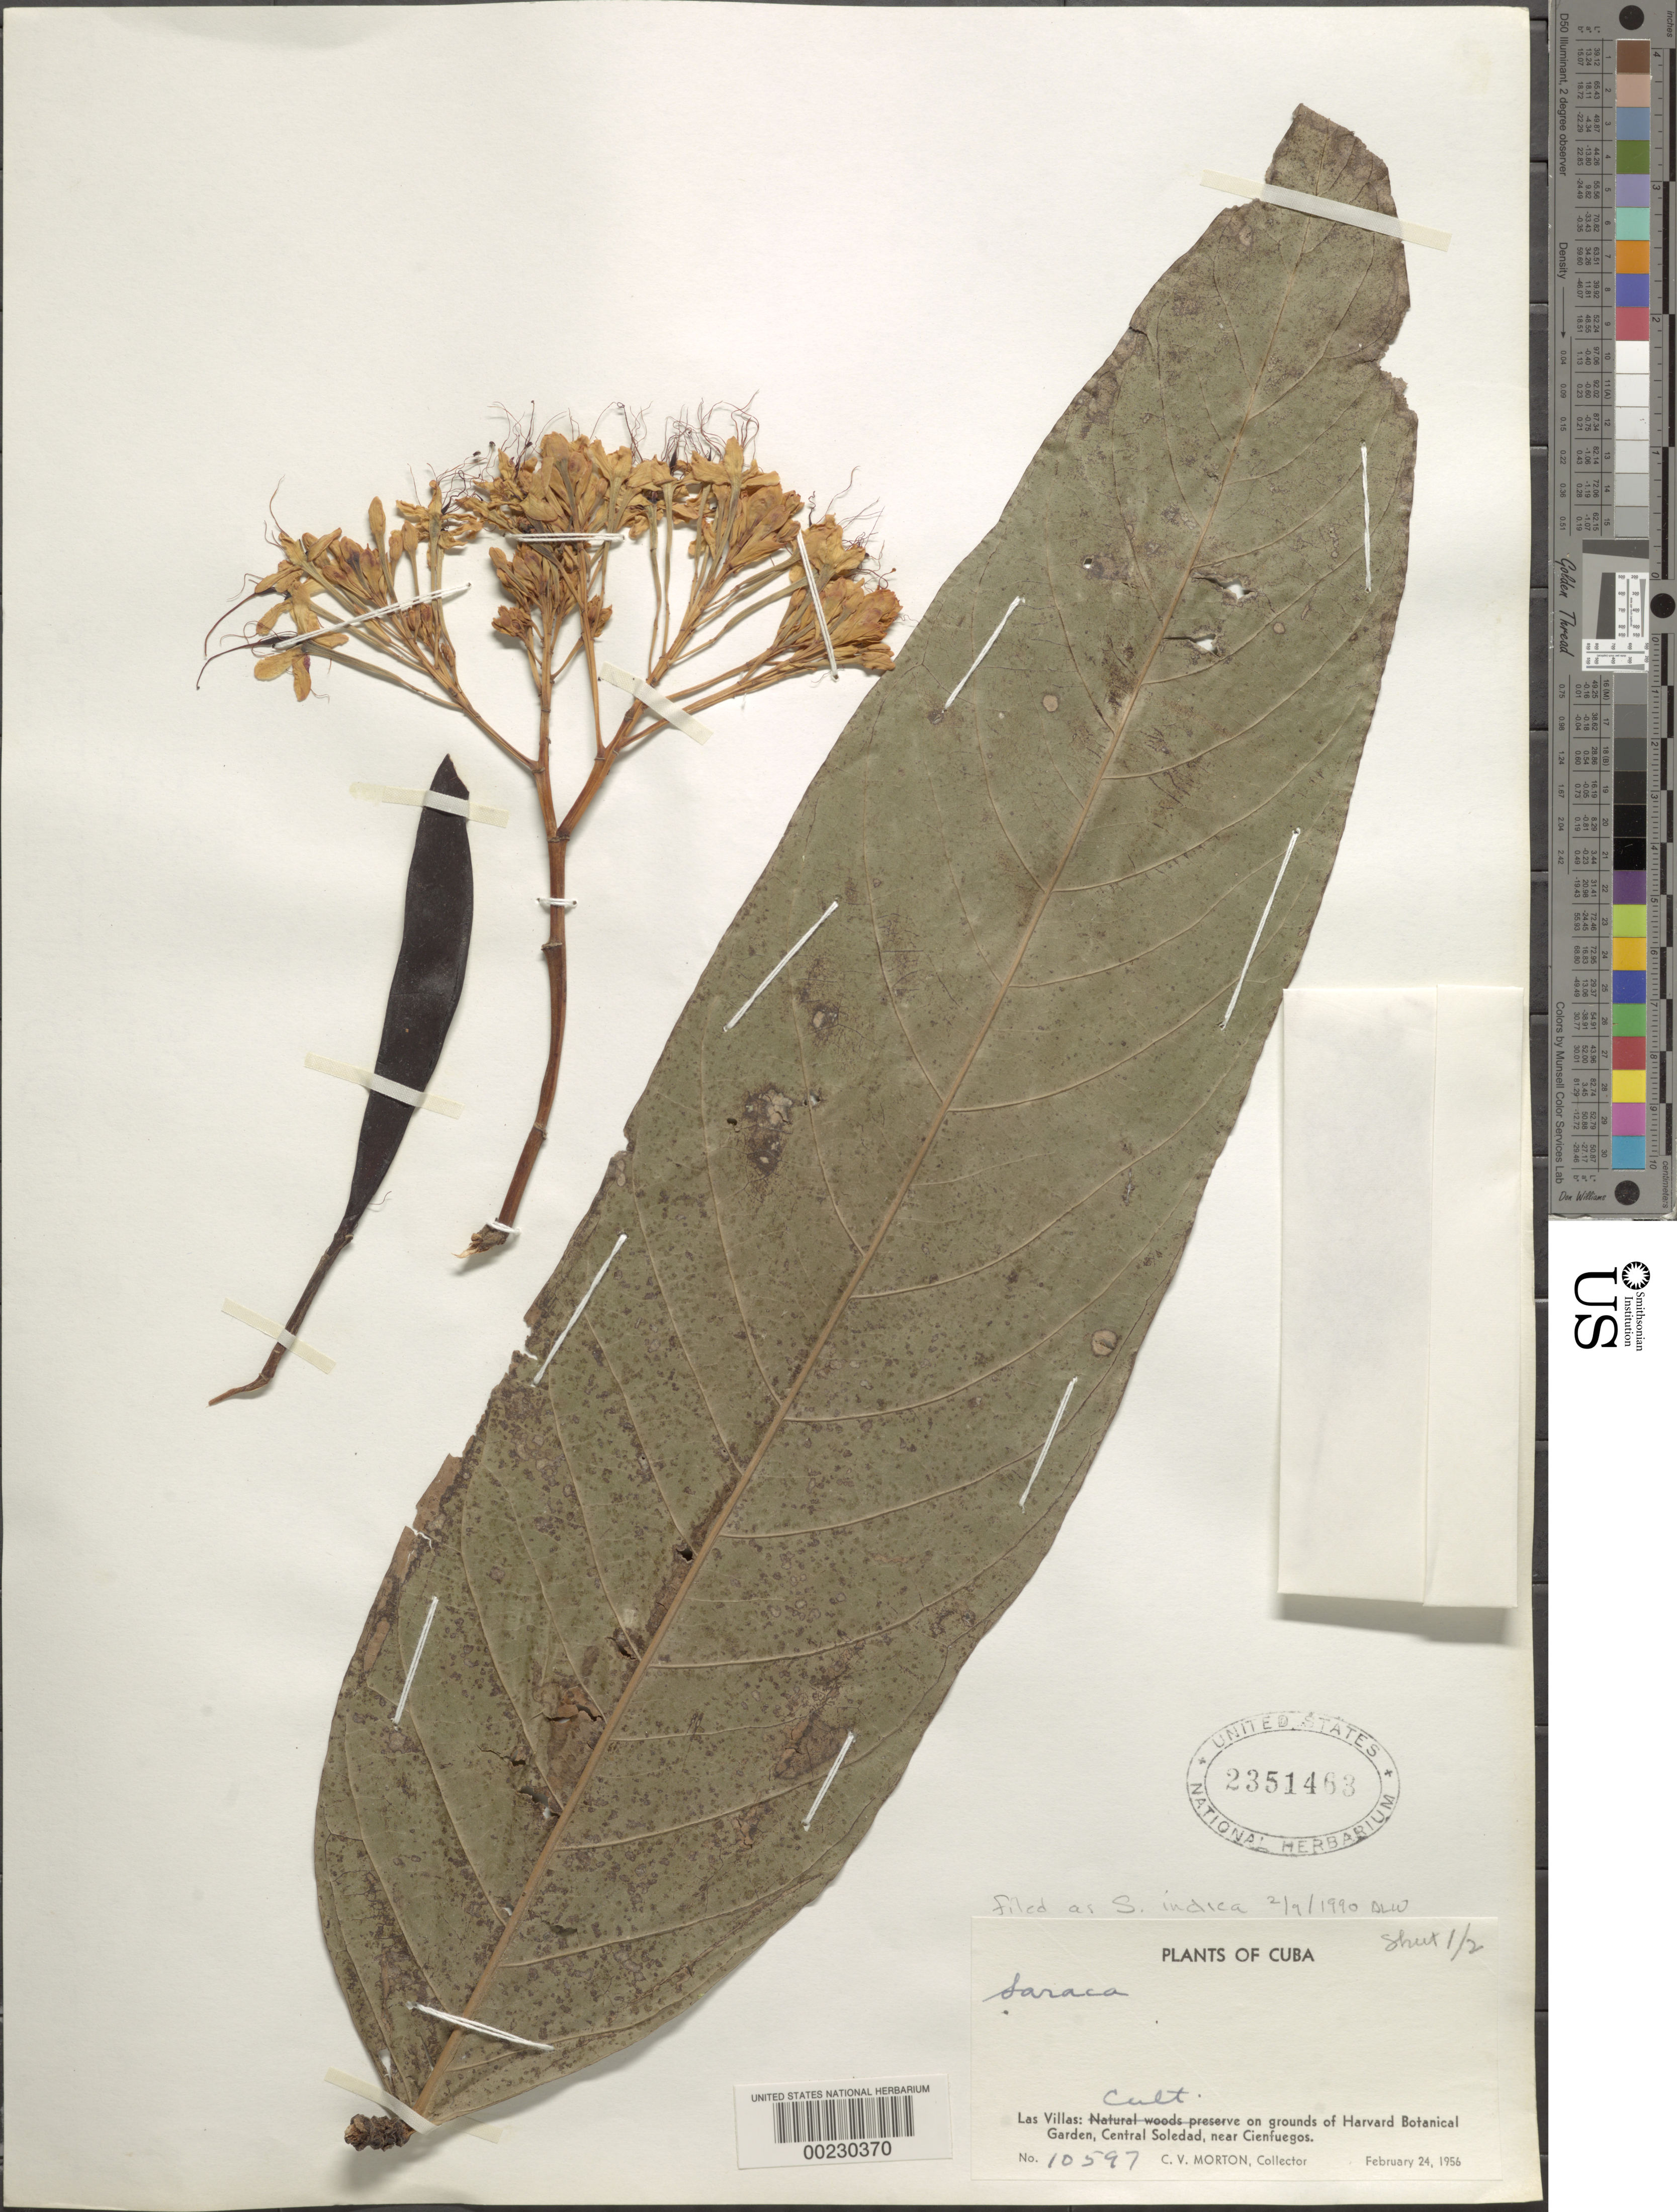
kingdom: Plantae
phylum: Tracheophyta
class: Magnoliopsida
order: Fabales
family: Fabaceae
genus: Saraca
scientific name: Saraca indica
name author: L.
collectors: C. V. Morton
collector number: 10597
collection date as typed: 24 Feb 1956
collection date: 1956-02-24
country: Cuba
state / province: Las Villas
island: Greater Antilles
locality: On grounds of harvard botanical garden, central soledad, near cienfuegos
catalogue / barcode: US 2351463